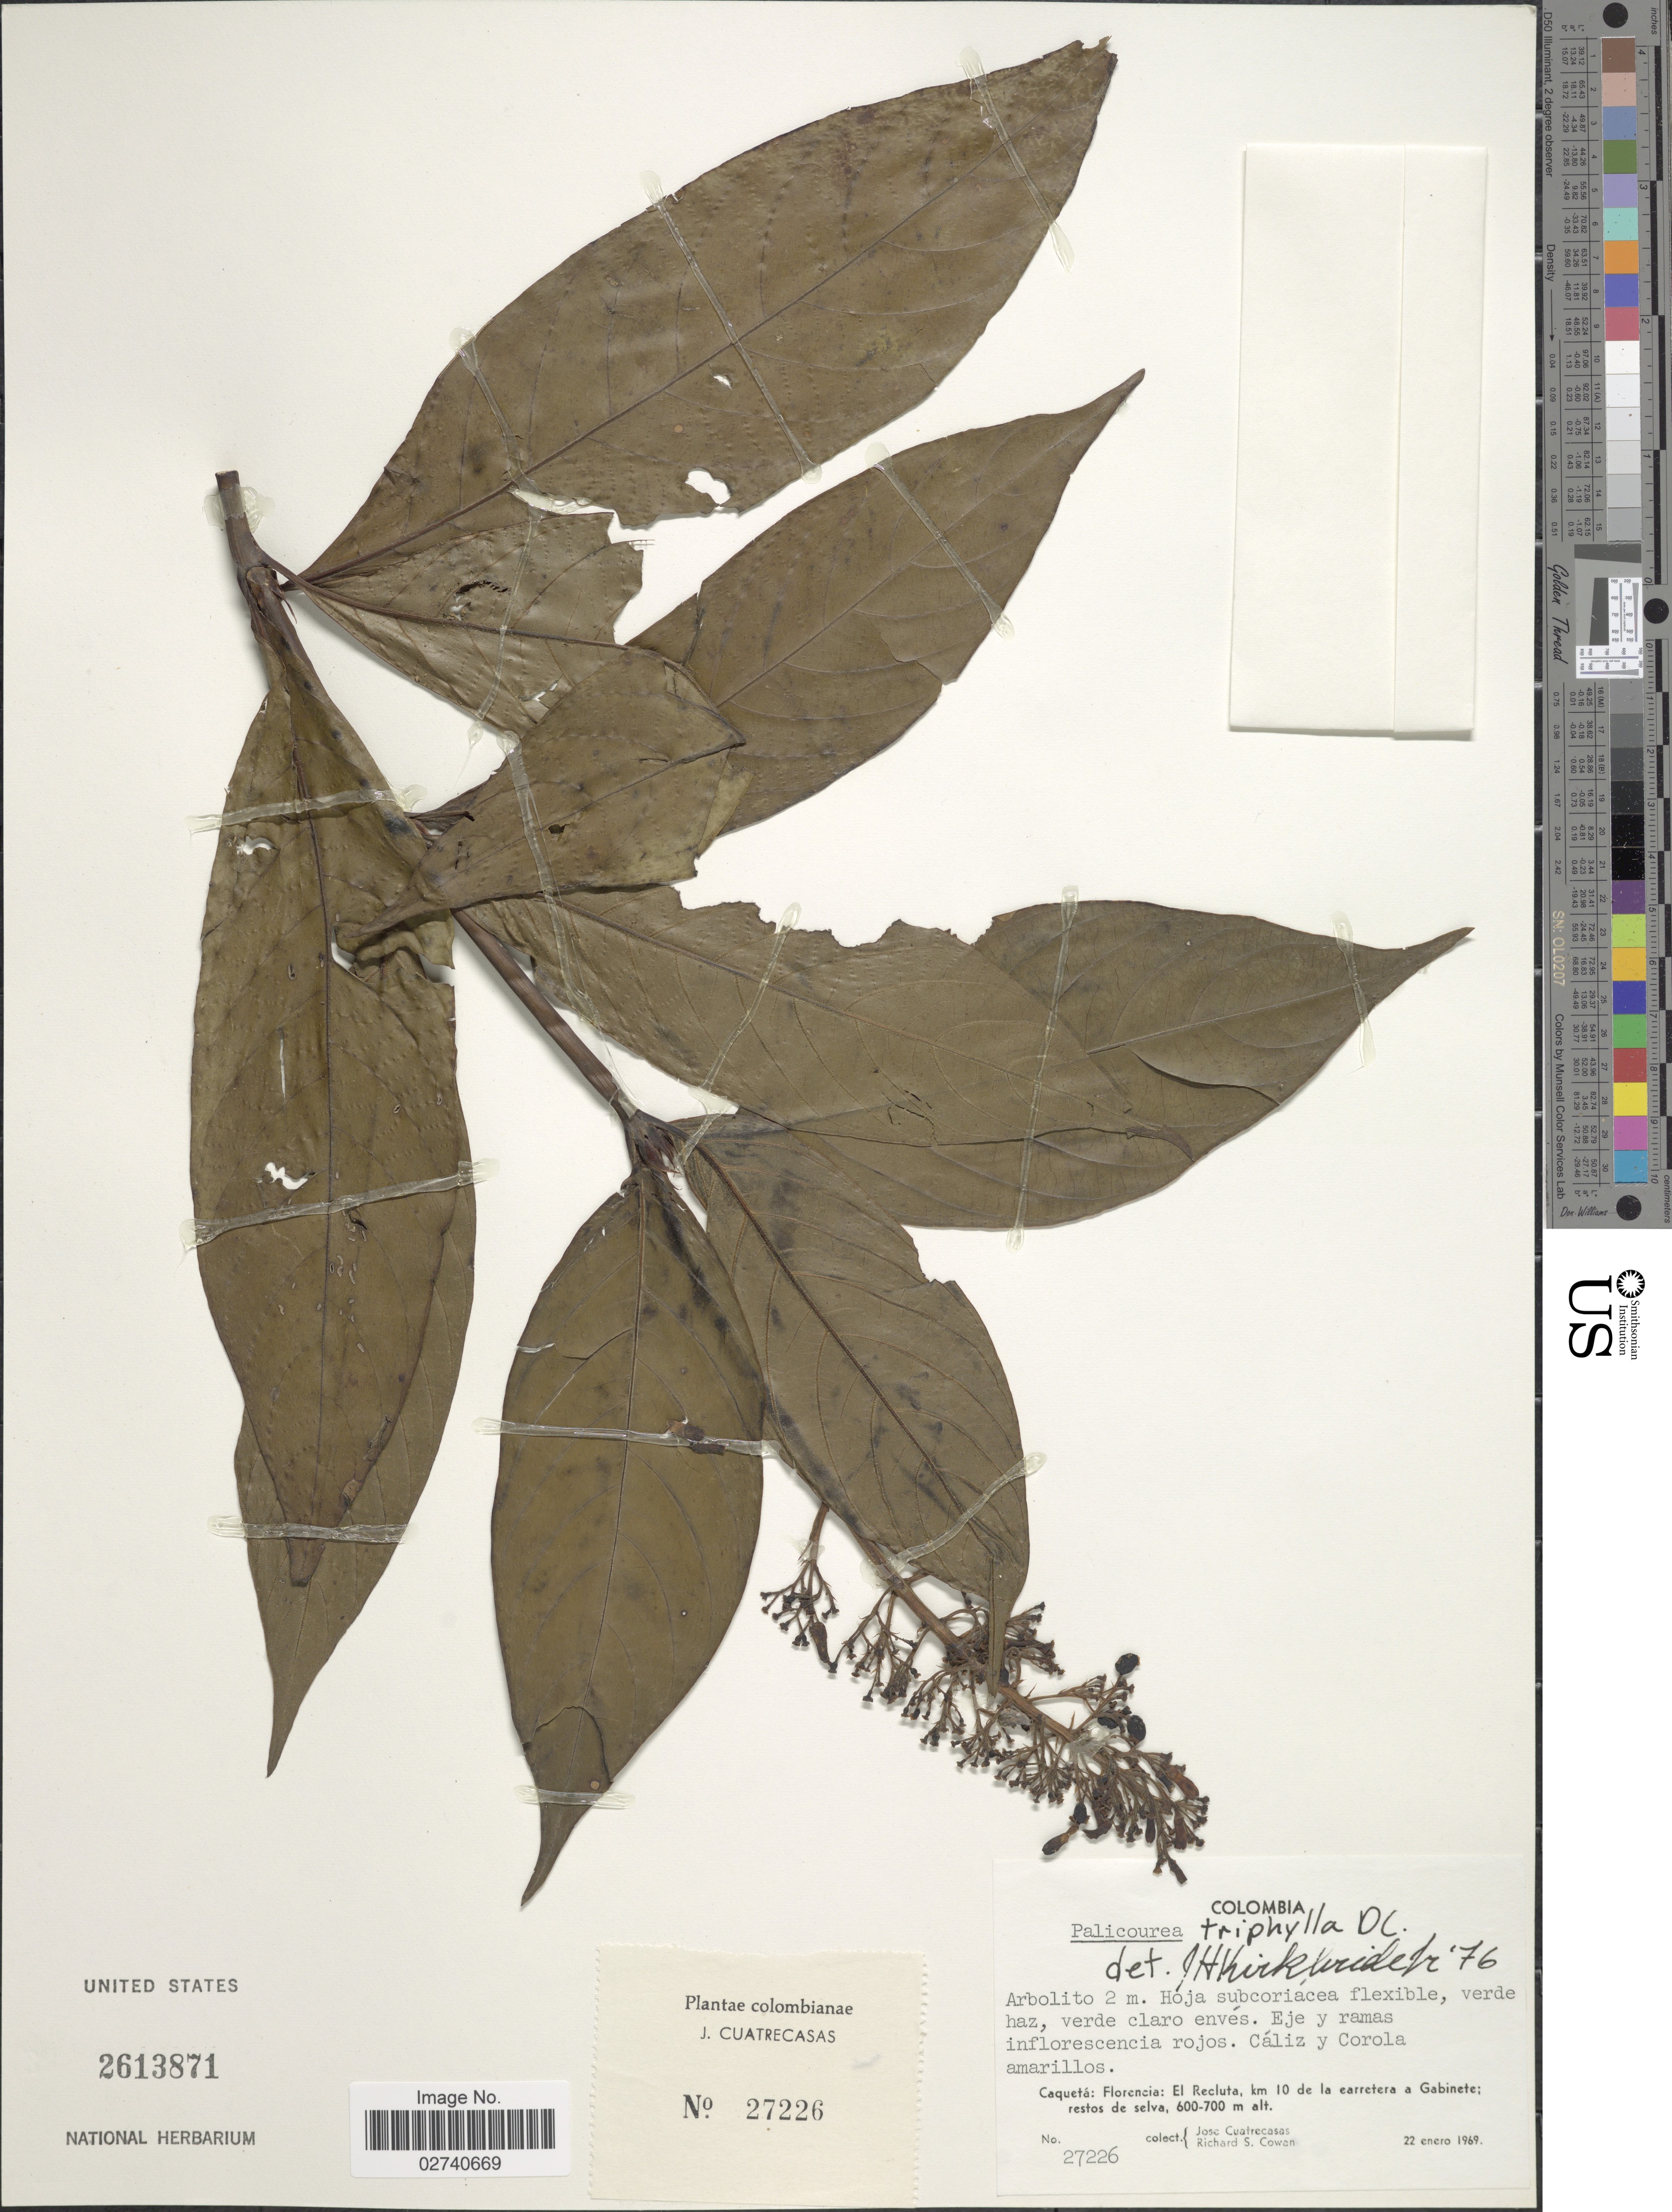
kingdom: Plantae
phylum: Tracheophyta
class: Magnoliopsida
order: Gentianales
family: Rubiaceae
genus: Palicourea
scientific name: Palicourea triphylla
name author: DC.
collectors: J. Cuatrecasas & R. S. Cowan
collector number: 27226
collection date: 1969-01-22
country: Colombia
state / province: Caquetá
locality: Florencia: El Recluta, km 10 de la carretera a Gabinete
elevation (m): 600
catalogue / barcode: US 2613871